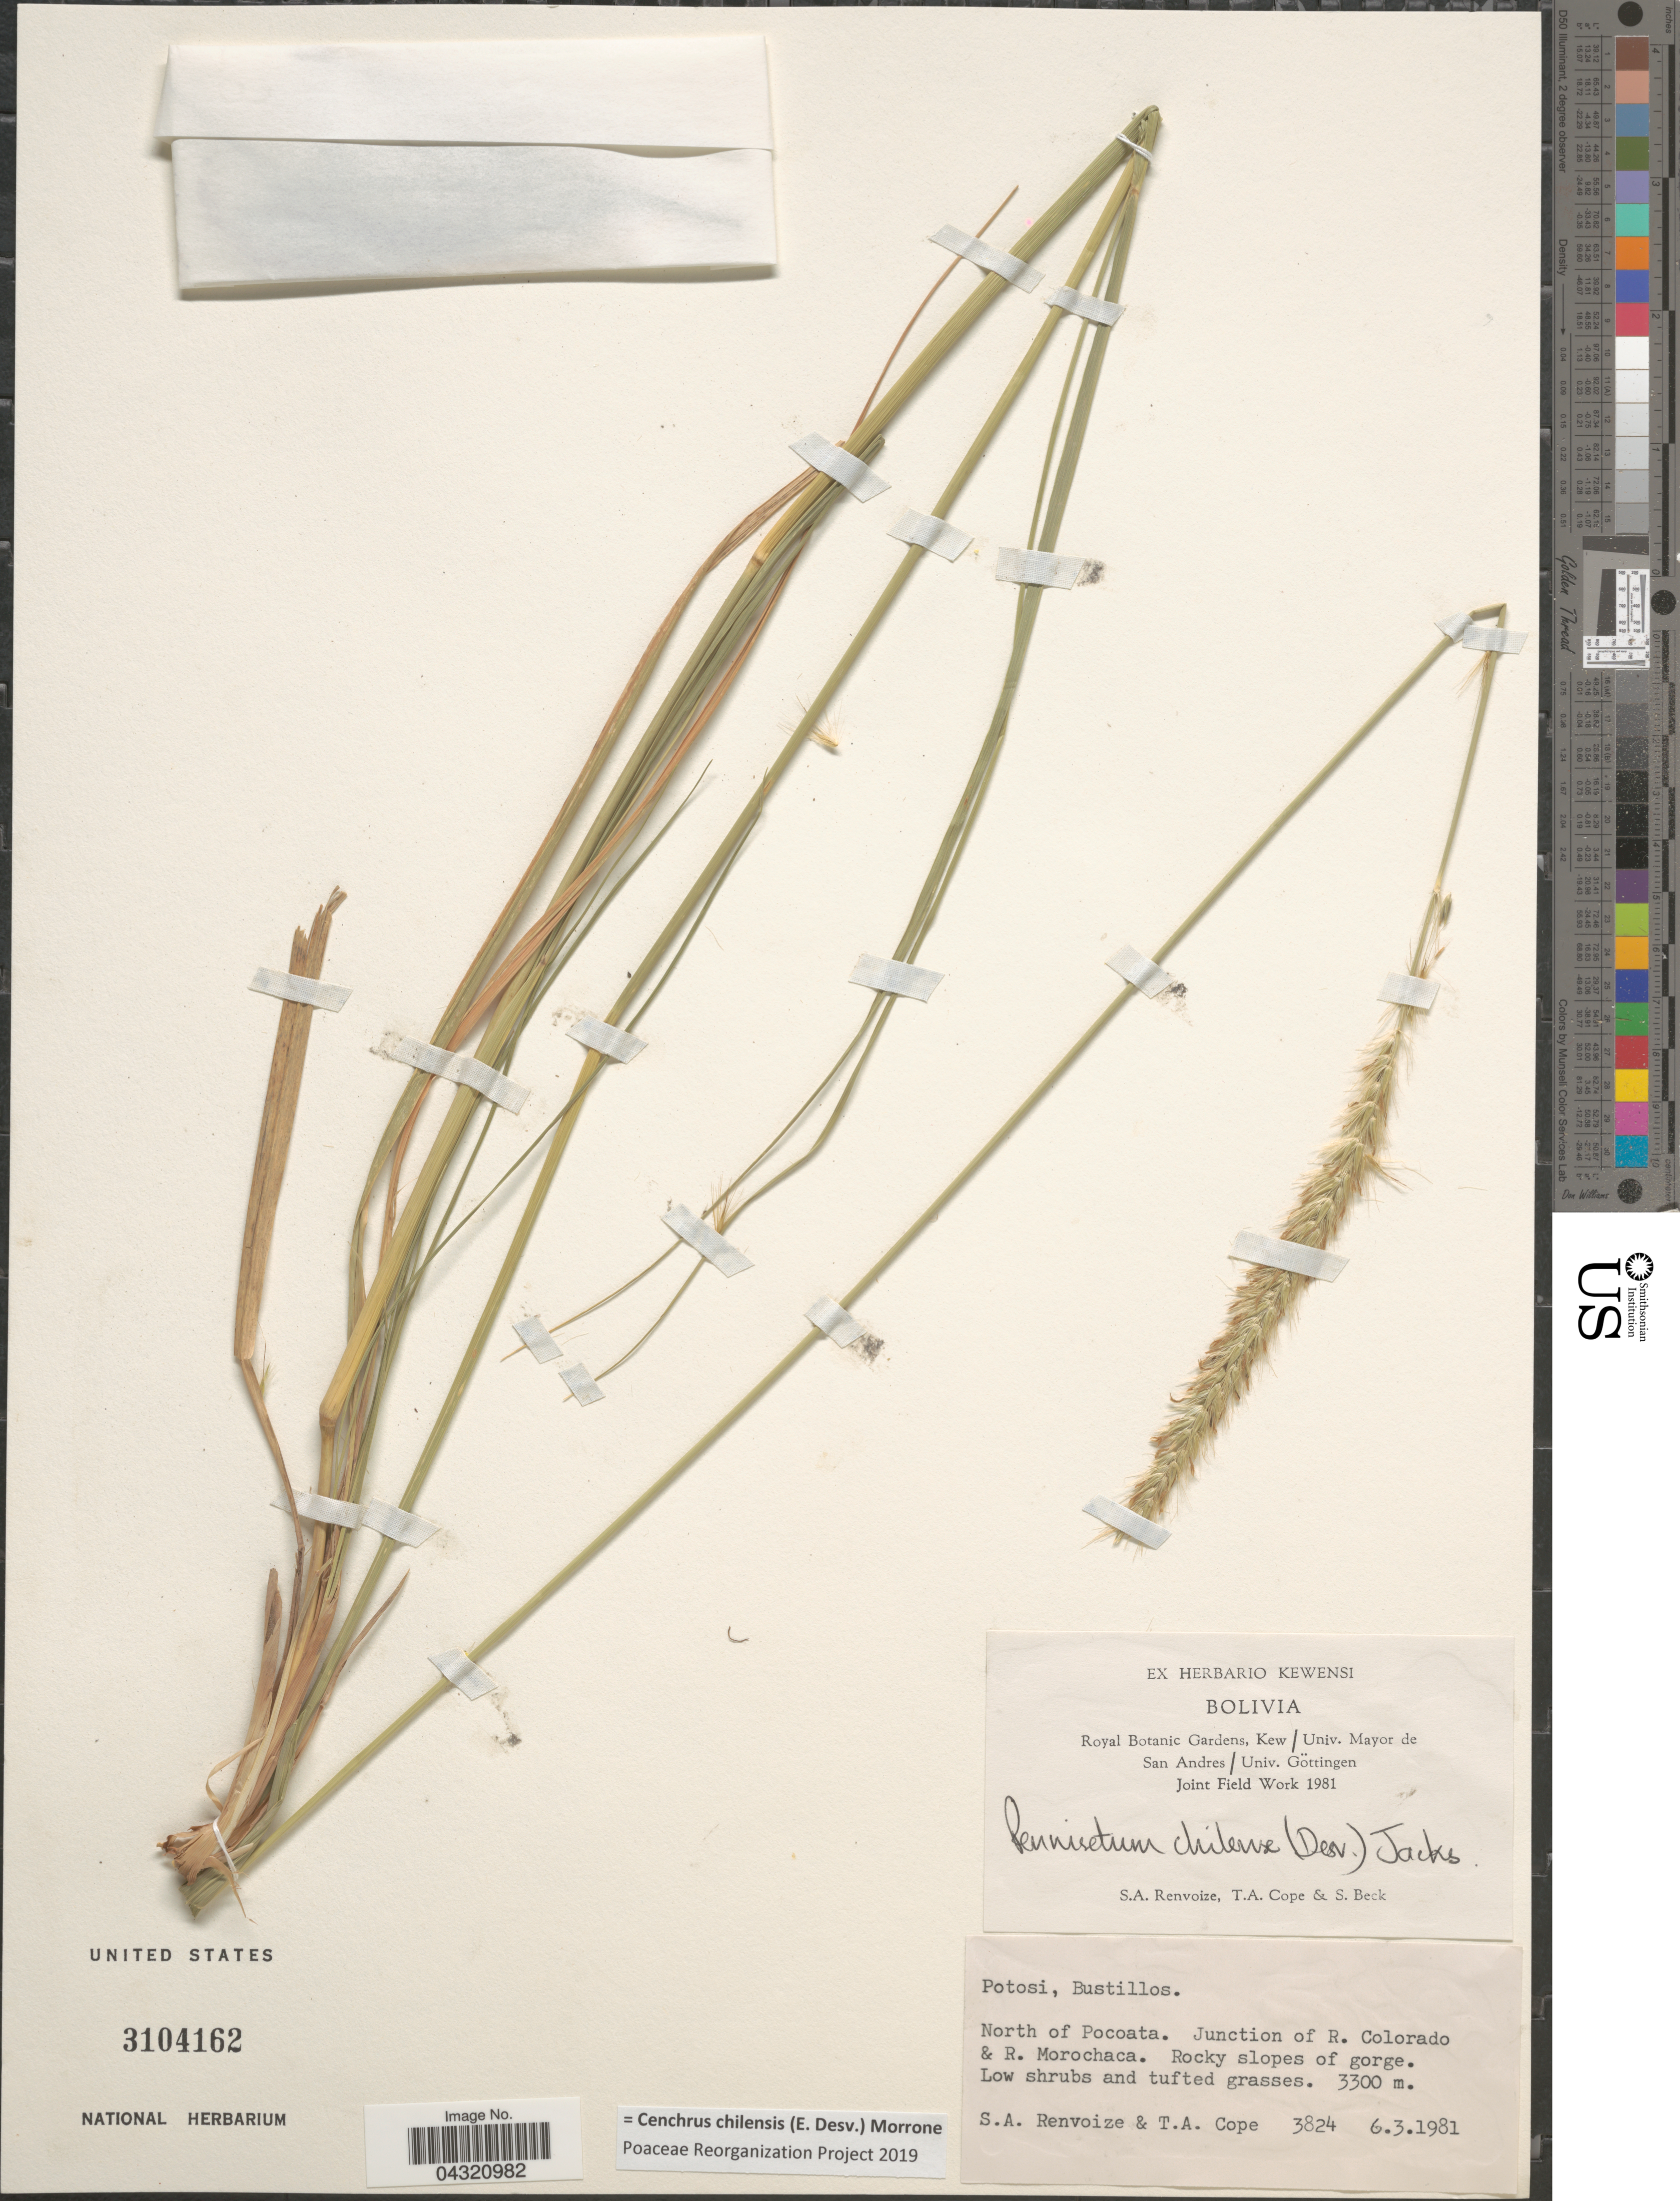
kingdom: Plantae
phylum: Tracheophyta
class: Liliopsida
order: Poales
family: Poaceae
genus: Cenchrus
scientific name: Cenchrus chilensis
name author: (É. Desv.) Morrone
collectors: S. A. Renvoize, T. A. Cope & S. G. Beck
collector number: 3824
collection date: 1981-03-06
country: Bolivia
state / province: Potosi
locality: Bustillos. North of Pocoata. Junction of R. Colorado & R. Morochaca. Rocky slopes of gorge.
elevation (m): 3300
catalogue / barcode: US 3104162